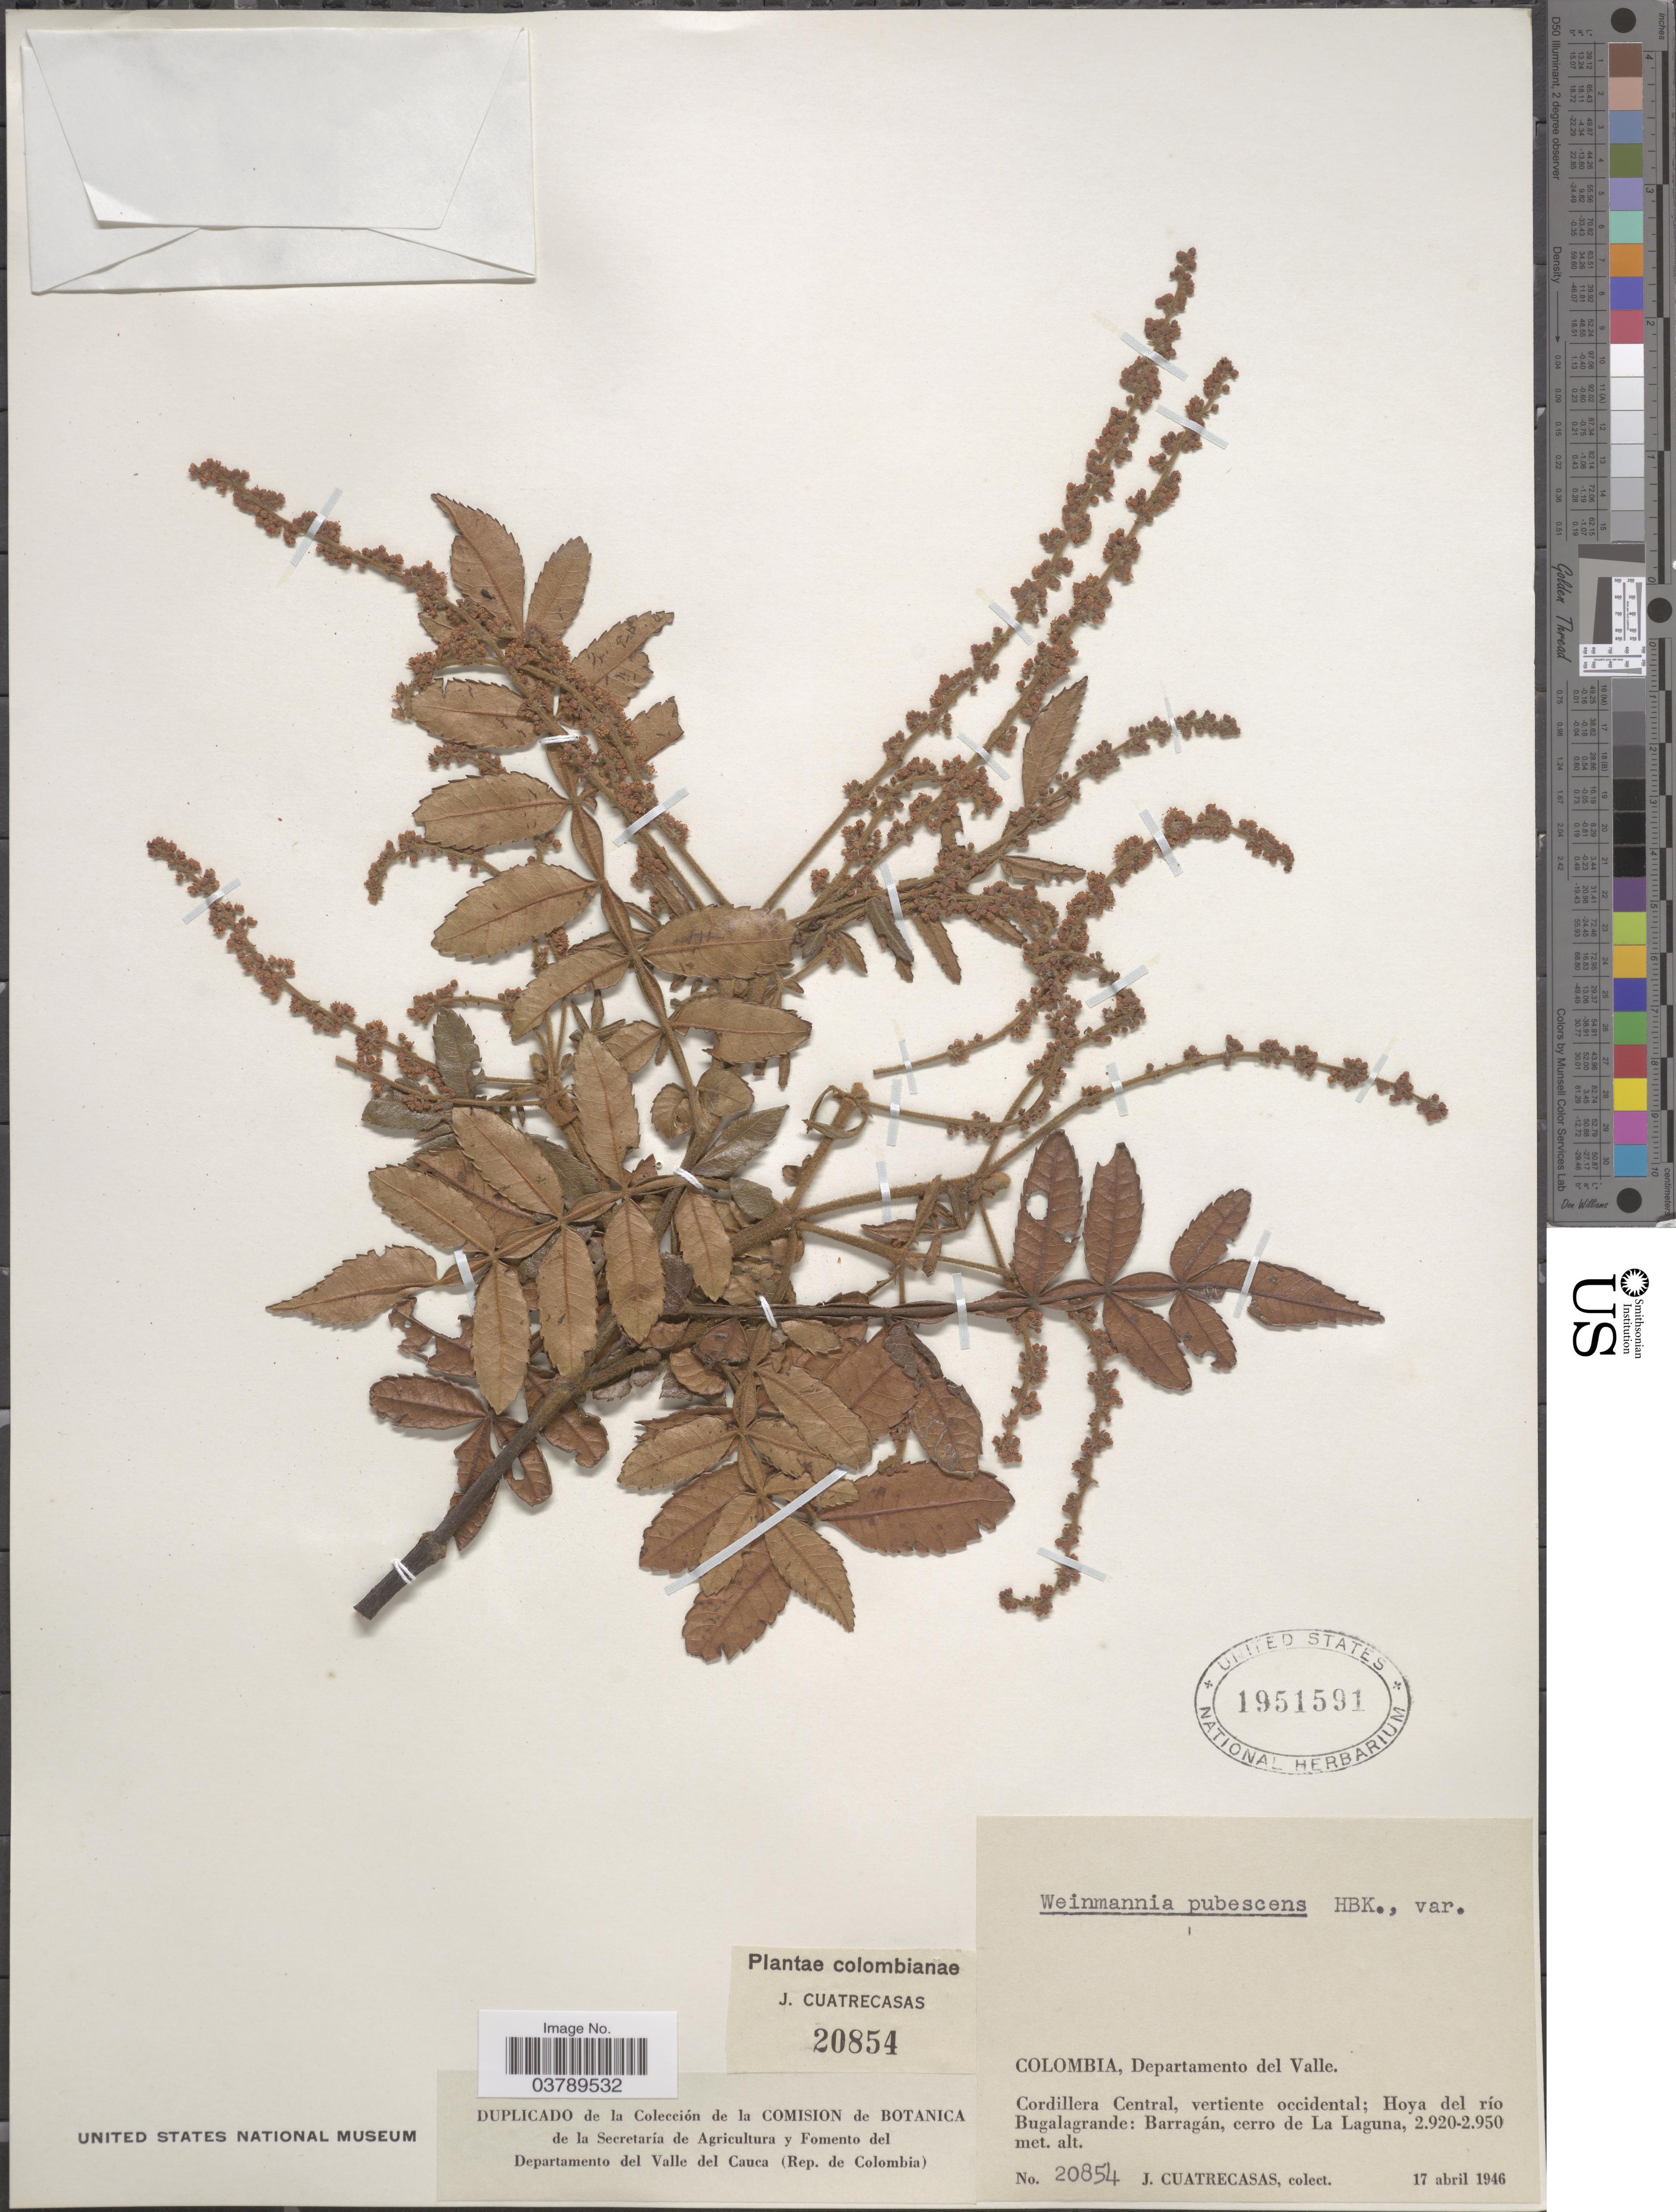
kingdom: Plantae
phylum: Tracheophyta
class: Magnoliopsida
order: Oxalidales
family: Cunoniaceae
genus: Weinmannia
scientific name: Weinmannia pubescens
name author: Kunth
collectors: J. Cuatrecasas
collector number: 20854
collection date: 1946-04-17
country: Colombia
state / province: Valle del Cauca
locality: Departamento del Valle. Cordillera Central, vertiente occidental; Hoya del río Bugalagrande: Barragán, cerro de La Laguna.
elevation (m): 2920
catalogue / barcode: US 1951591